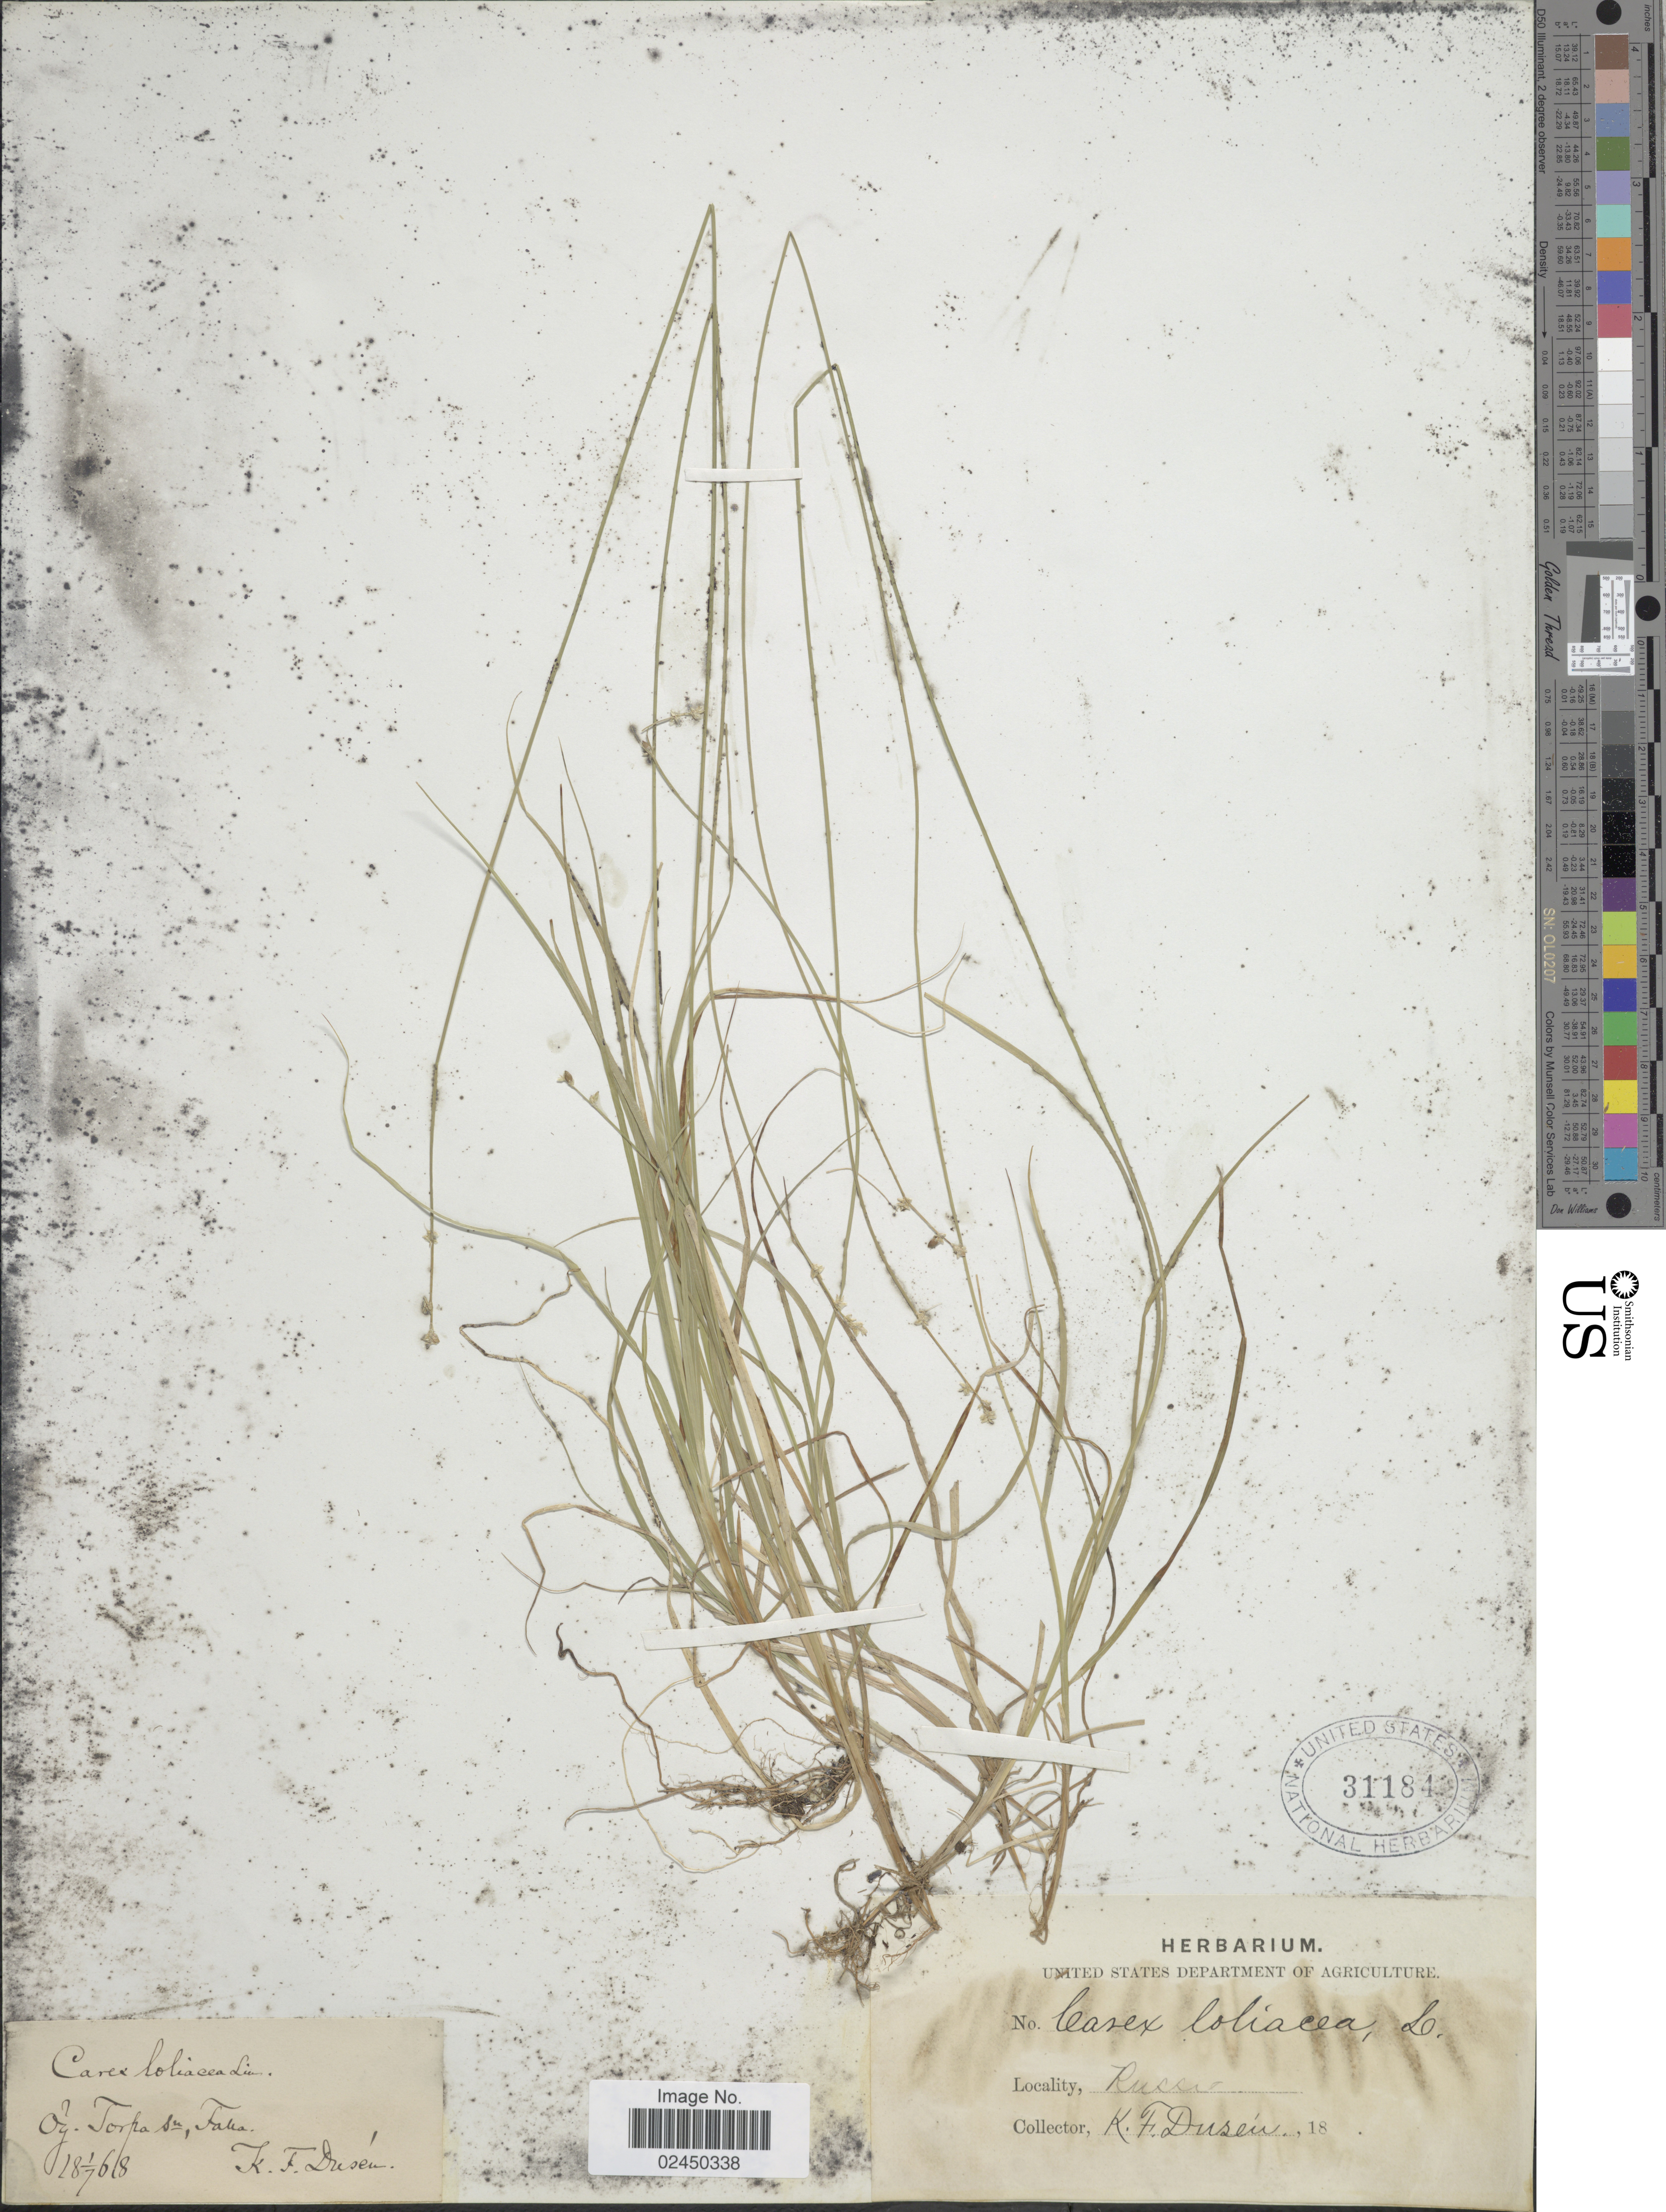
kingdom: Plantae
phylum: Tracheophyta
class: Liliopsida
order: Poales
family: Cyperaceae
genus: Carex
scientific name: Carex loliacea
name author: L.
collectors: K. Dusén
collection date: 1868-07-01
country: Sweden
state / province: Östergötland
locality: Og, Torpa sn Falla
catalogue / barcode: US 31184